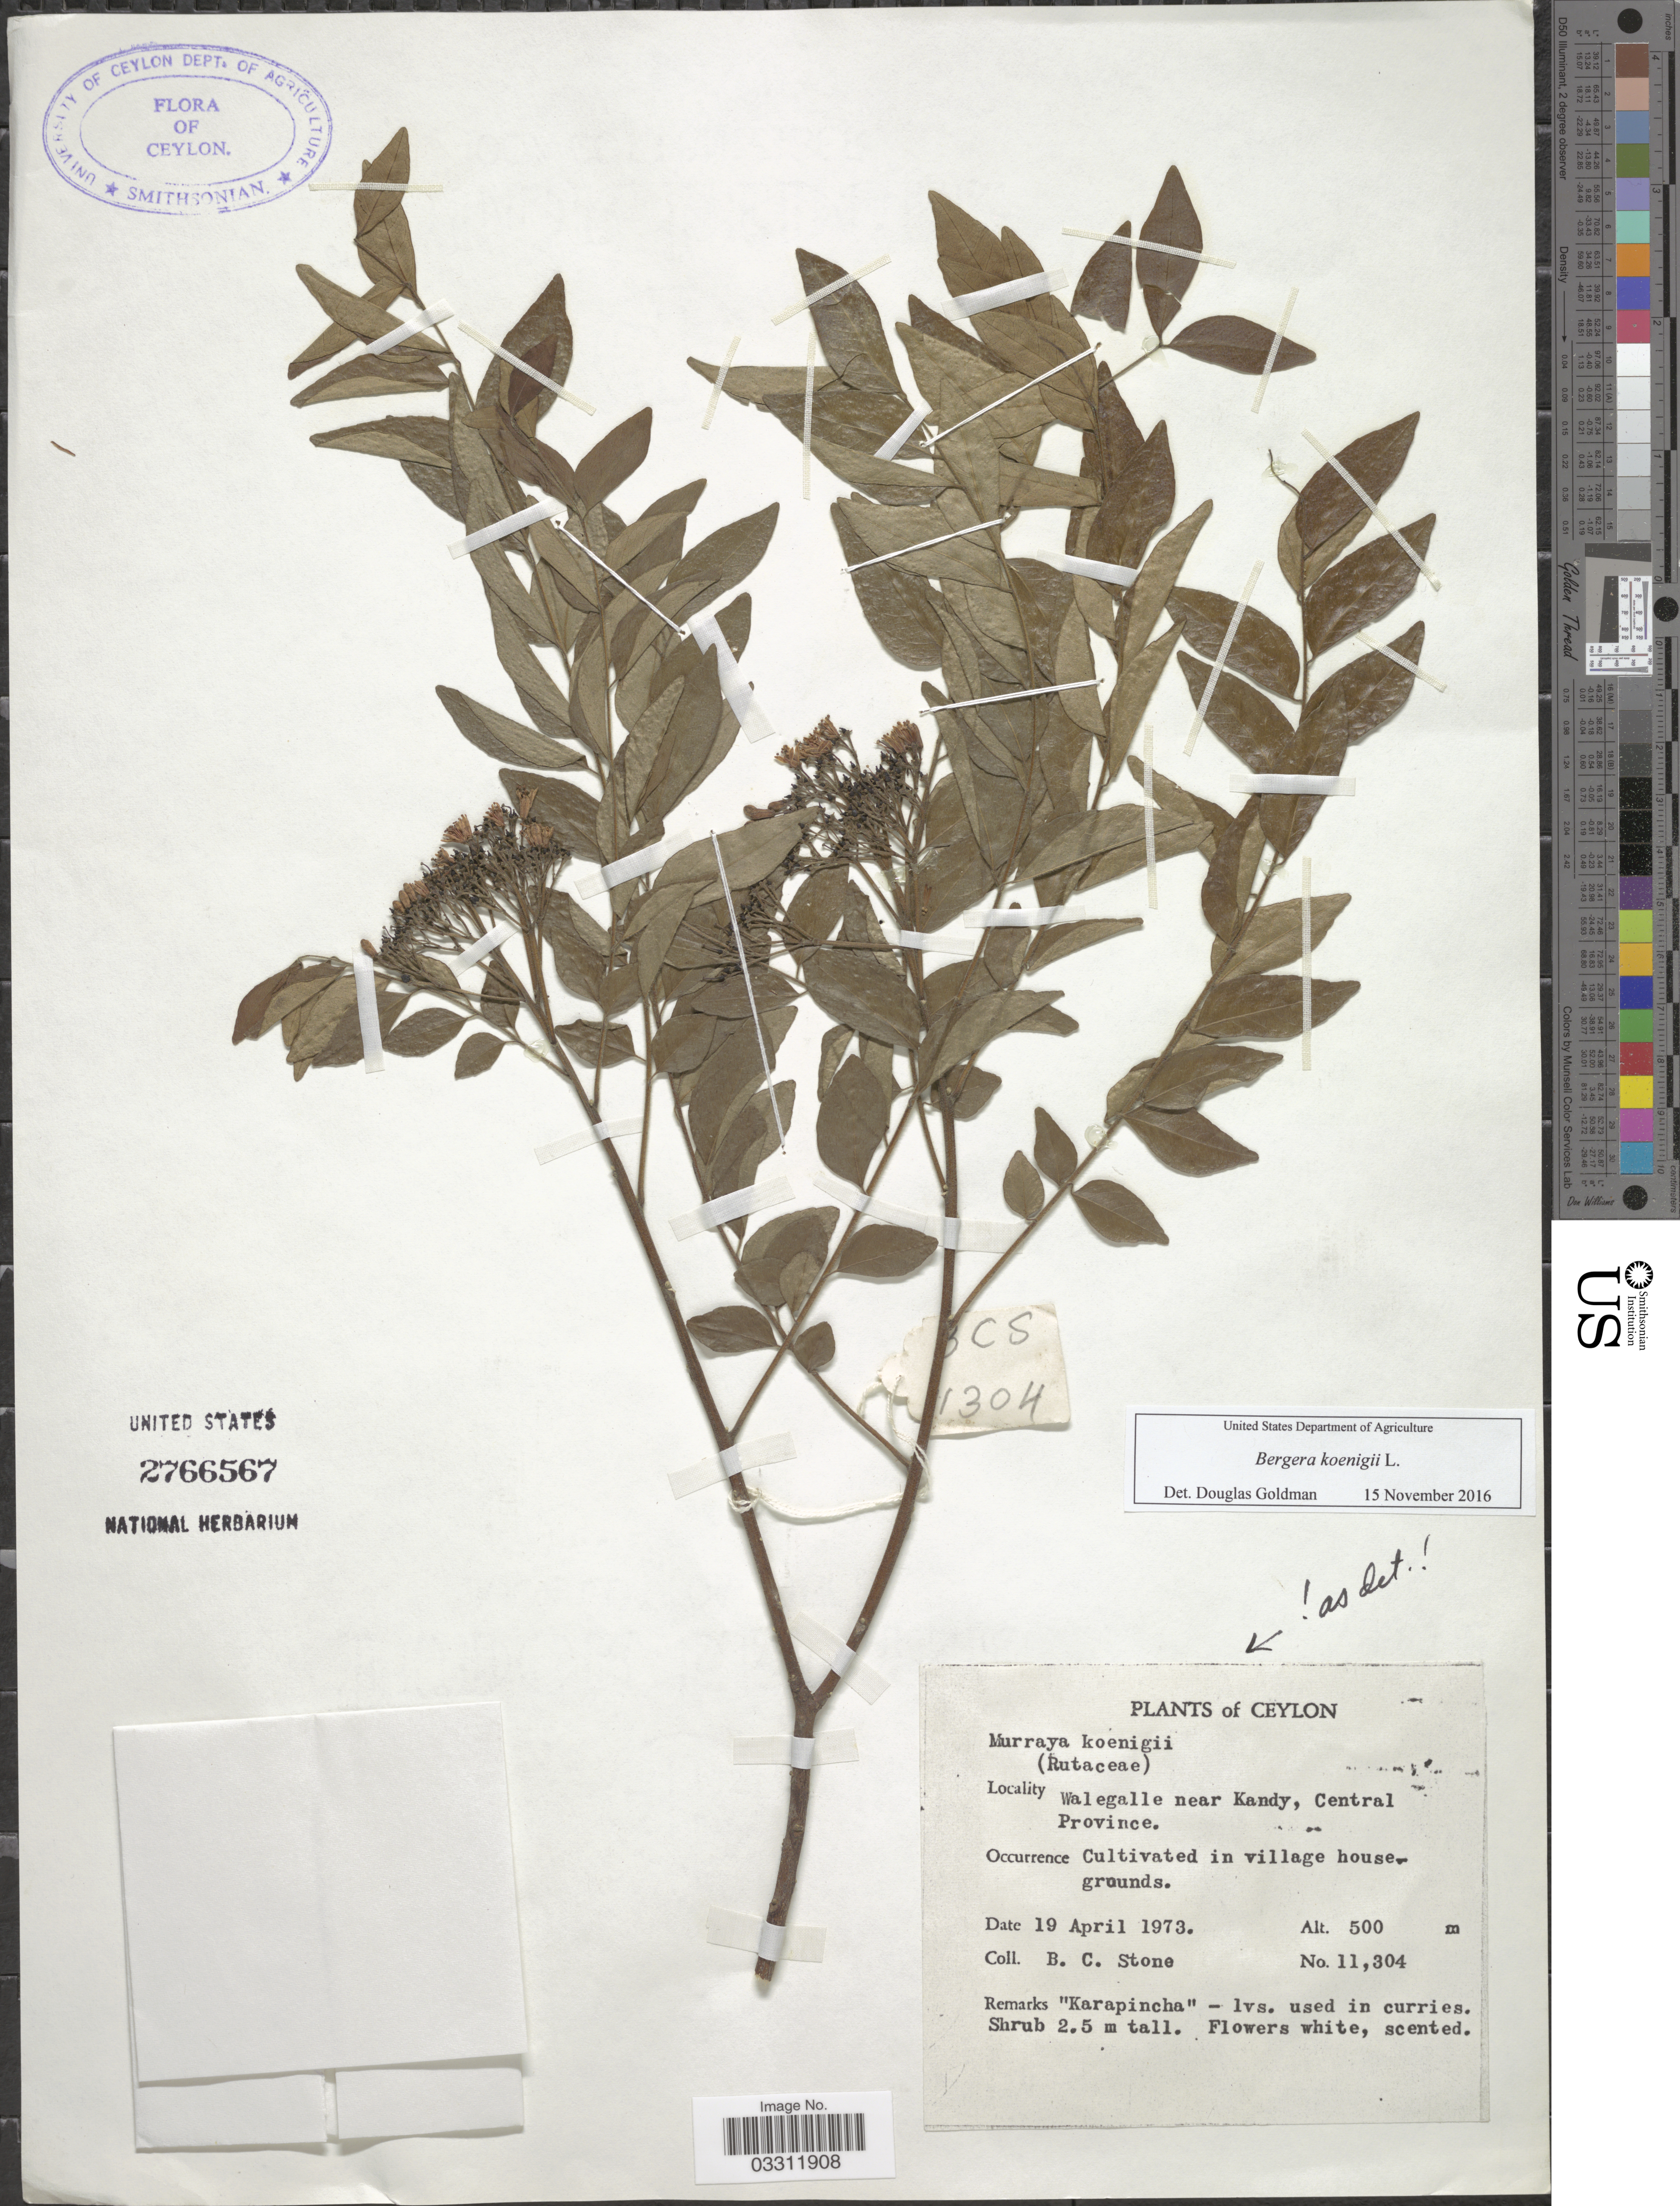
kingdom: Plantae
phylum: Tracheophyta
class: Magnoliopsida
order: Sapindales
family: Rutaceae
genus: Bergera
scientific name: Bergera koenigii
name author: L.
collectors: B. C. Stone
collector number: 11304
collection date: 1973-04-19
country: Sri Lanka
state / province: Central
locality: Ceylon. Walegalle near Kandy. Village housegrounds.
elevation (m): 500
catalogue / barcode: US 2766567